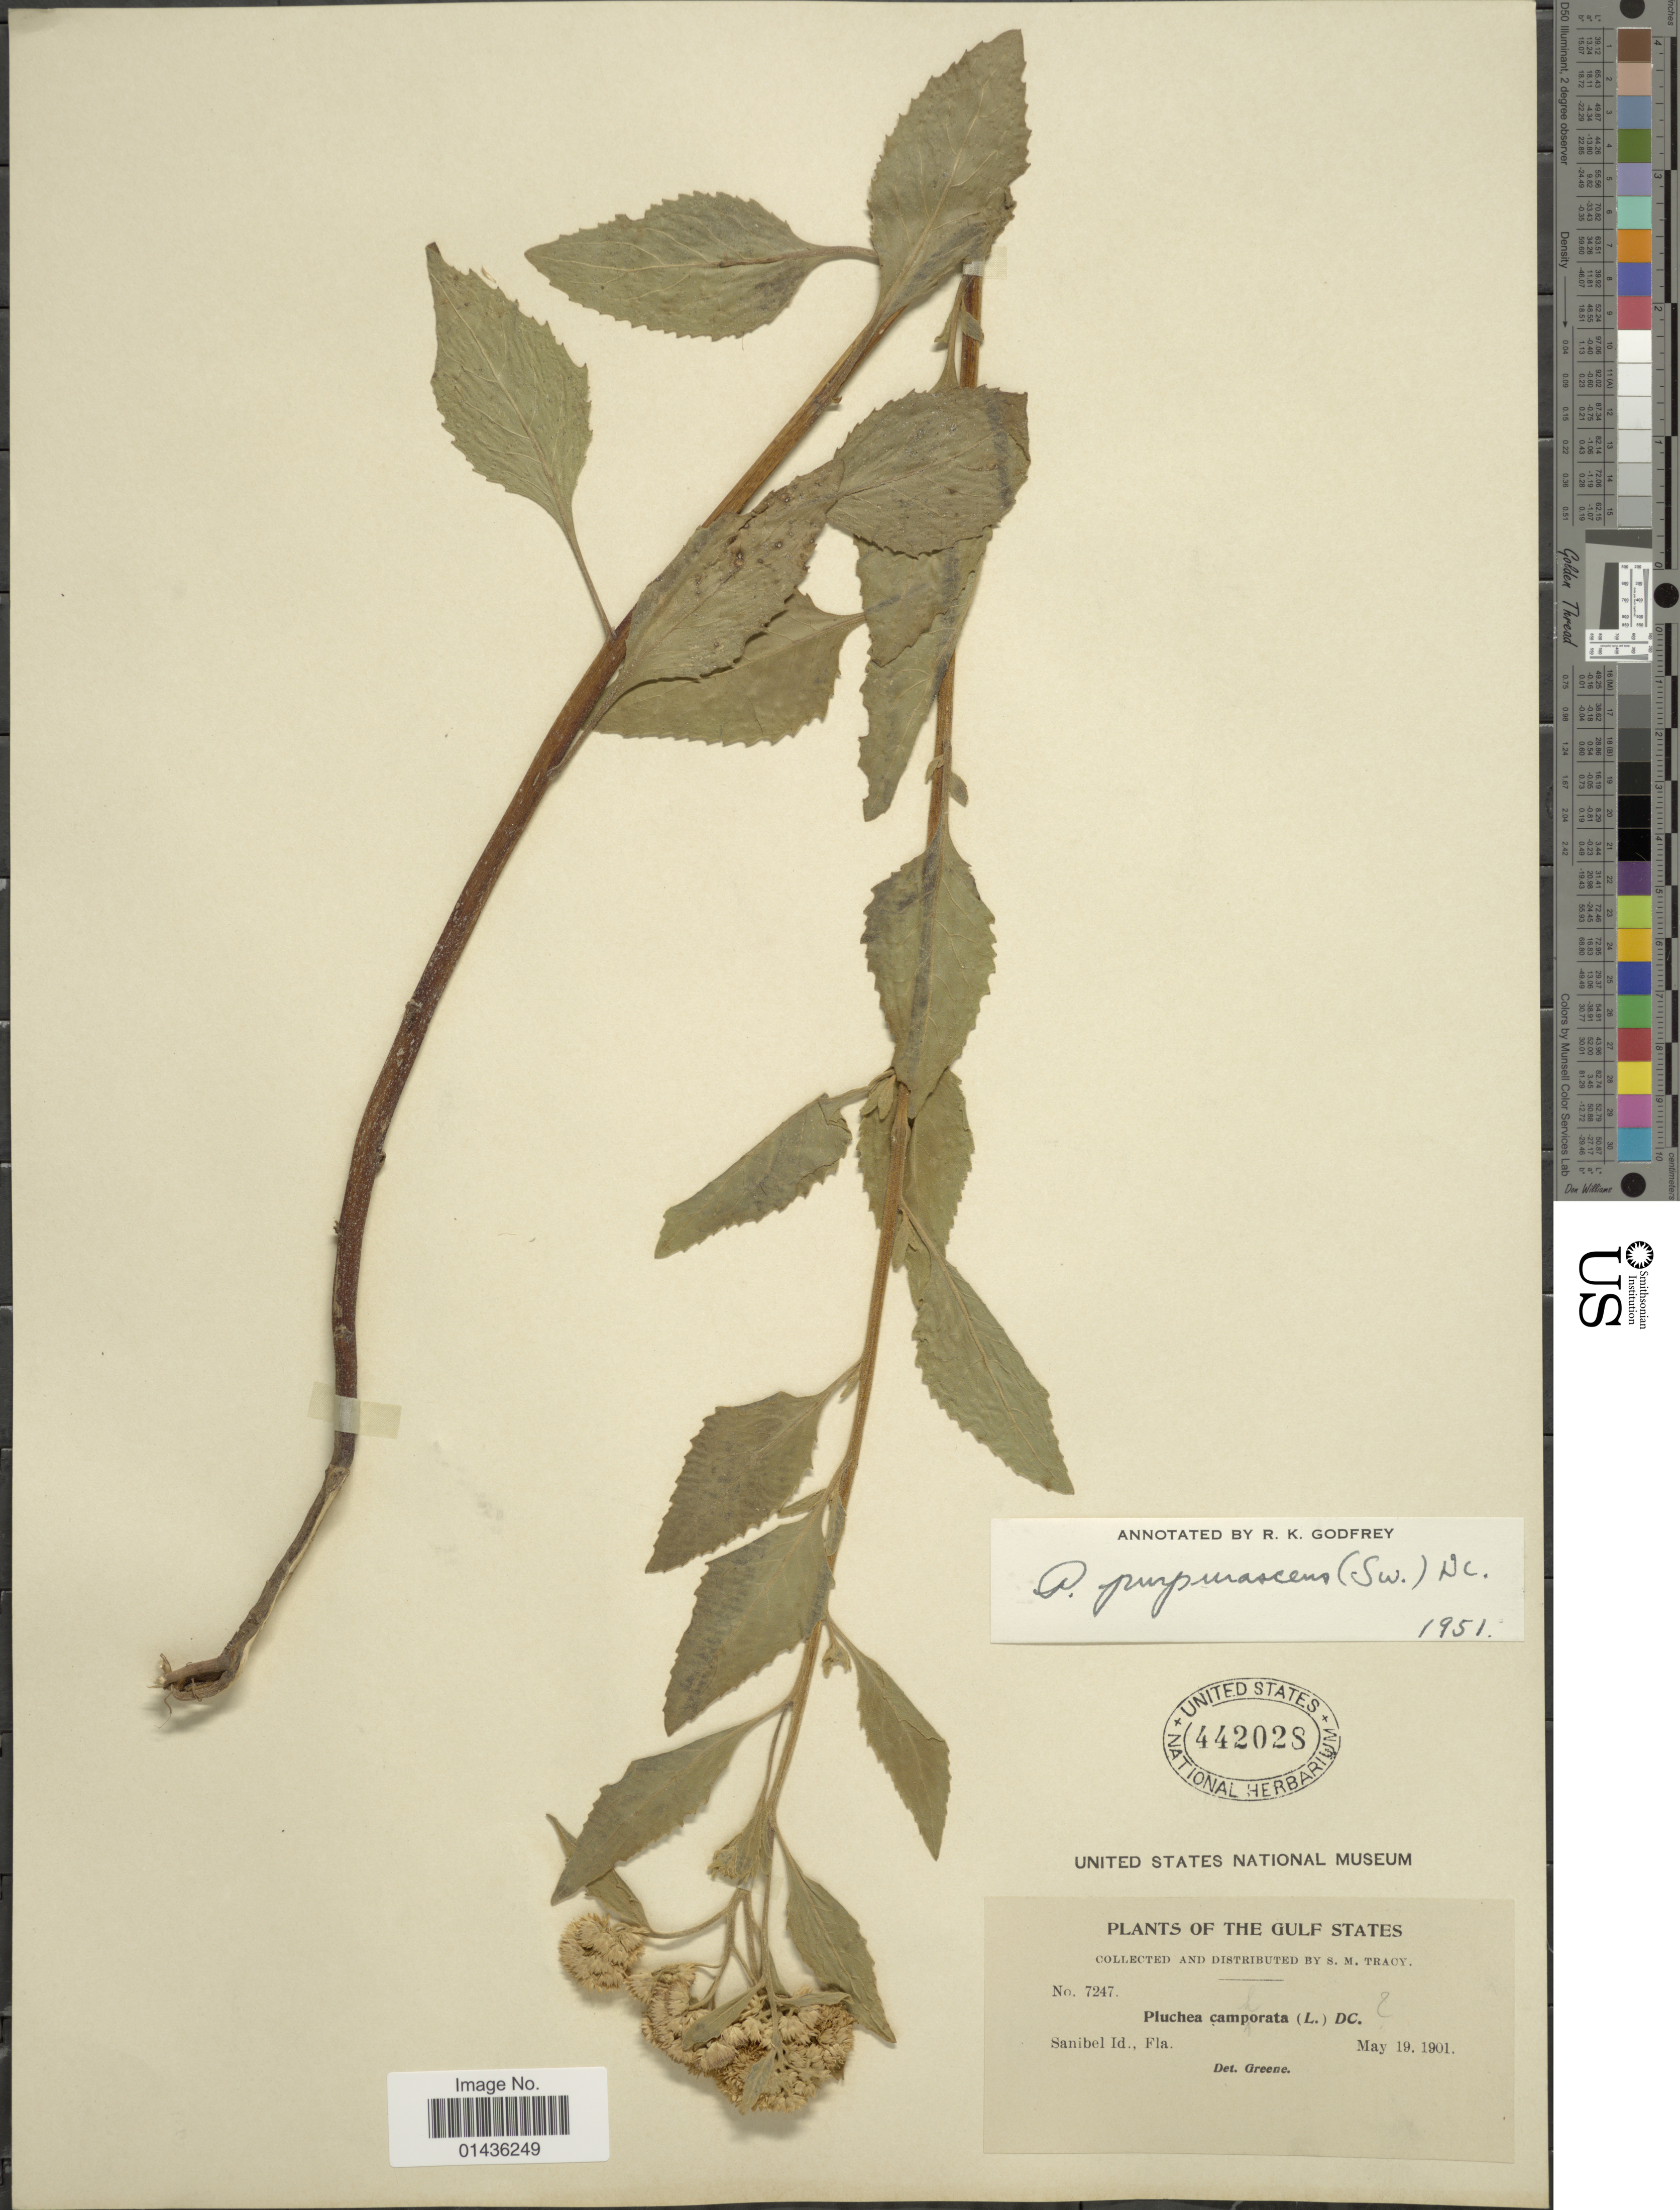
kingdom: Plantae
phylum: Tracheophyta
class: Magnoliopsida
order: Asterales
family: Asteraceae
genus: Pluchea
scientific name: Pluchea odorata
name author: (L.) Cass.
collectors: S. M. Tracy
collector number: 7247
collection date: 1901-05-19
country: United States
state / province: Florida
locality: The Gulf States, Sanibel Id., Fla.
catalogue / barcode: US 442028